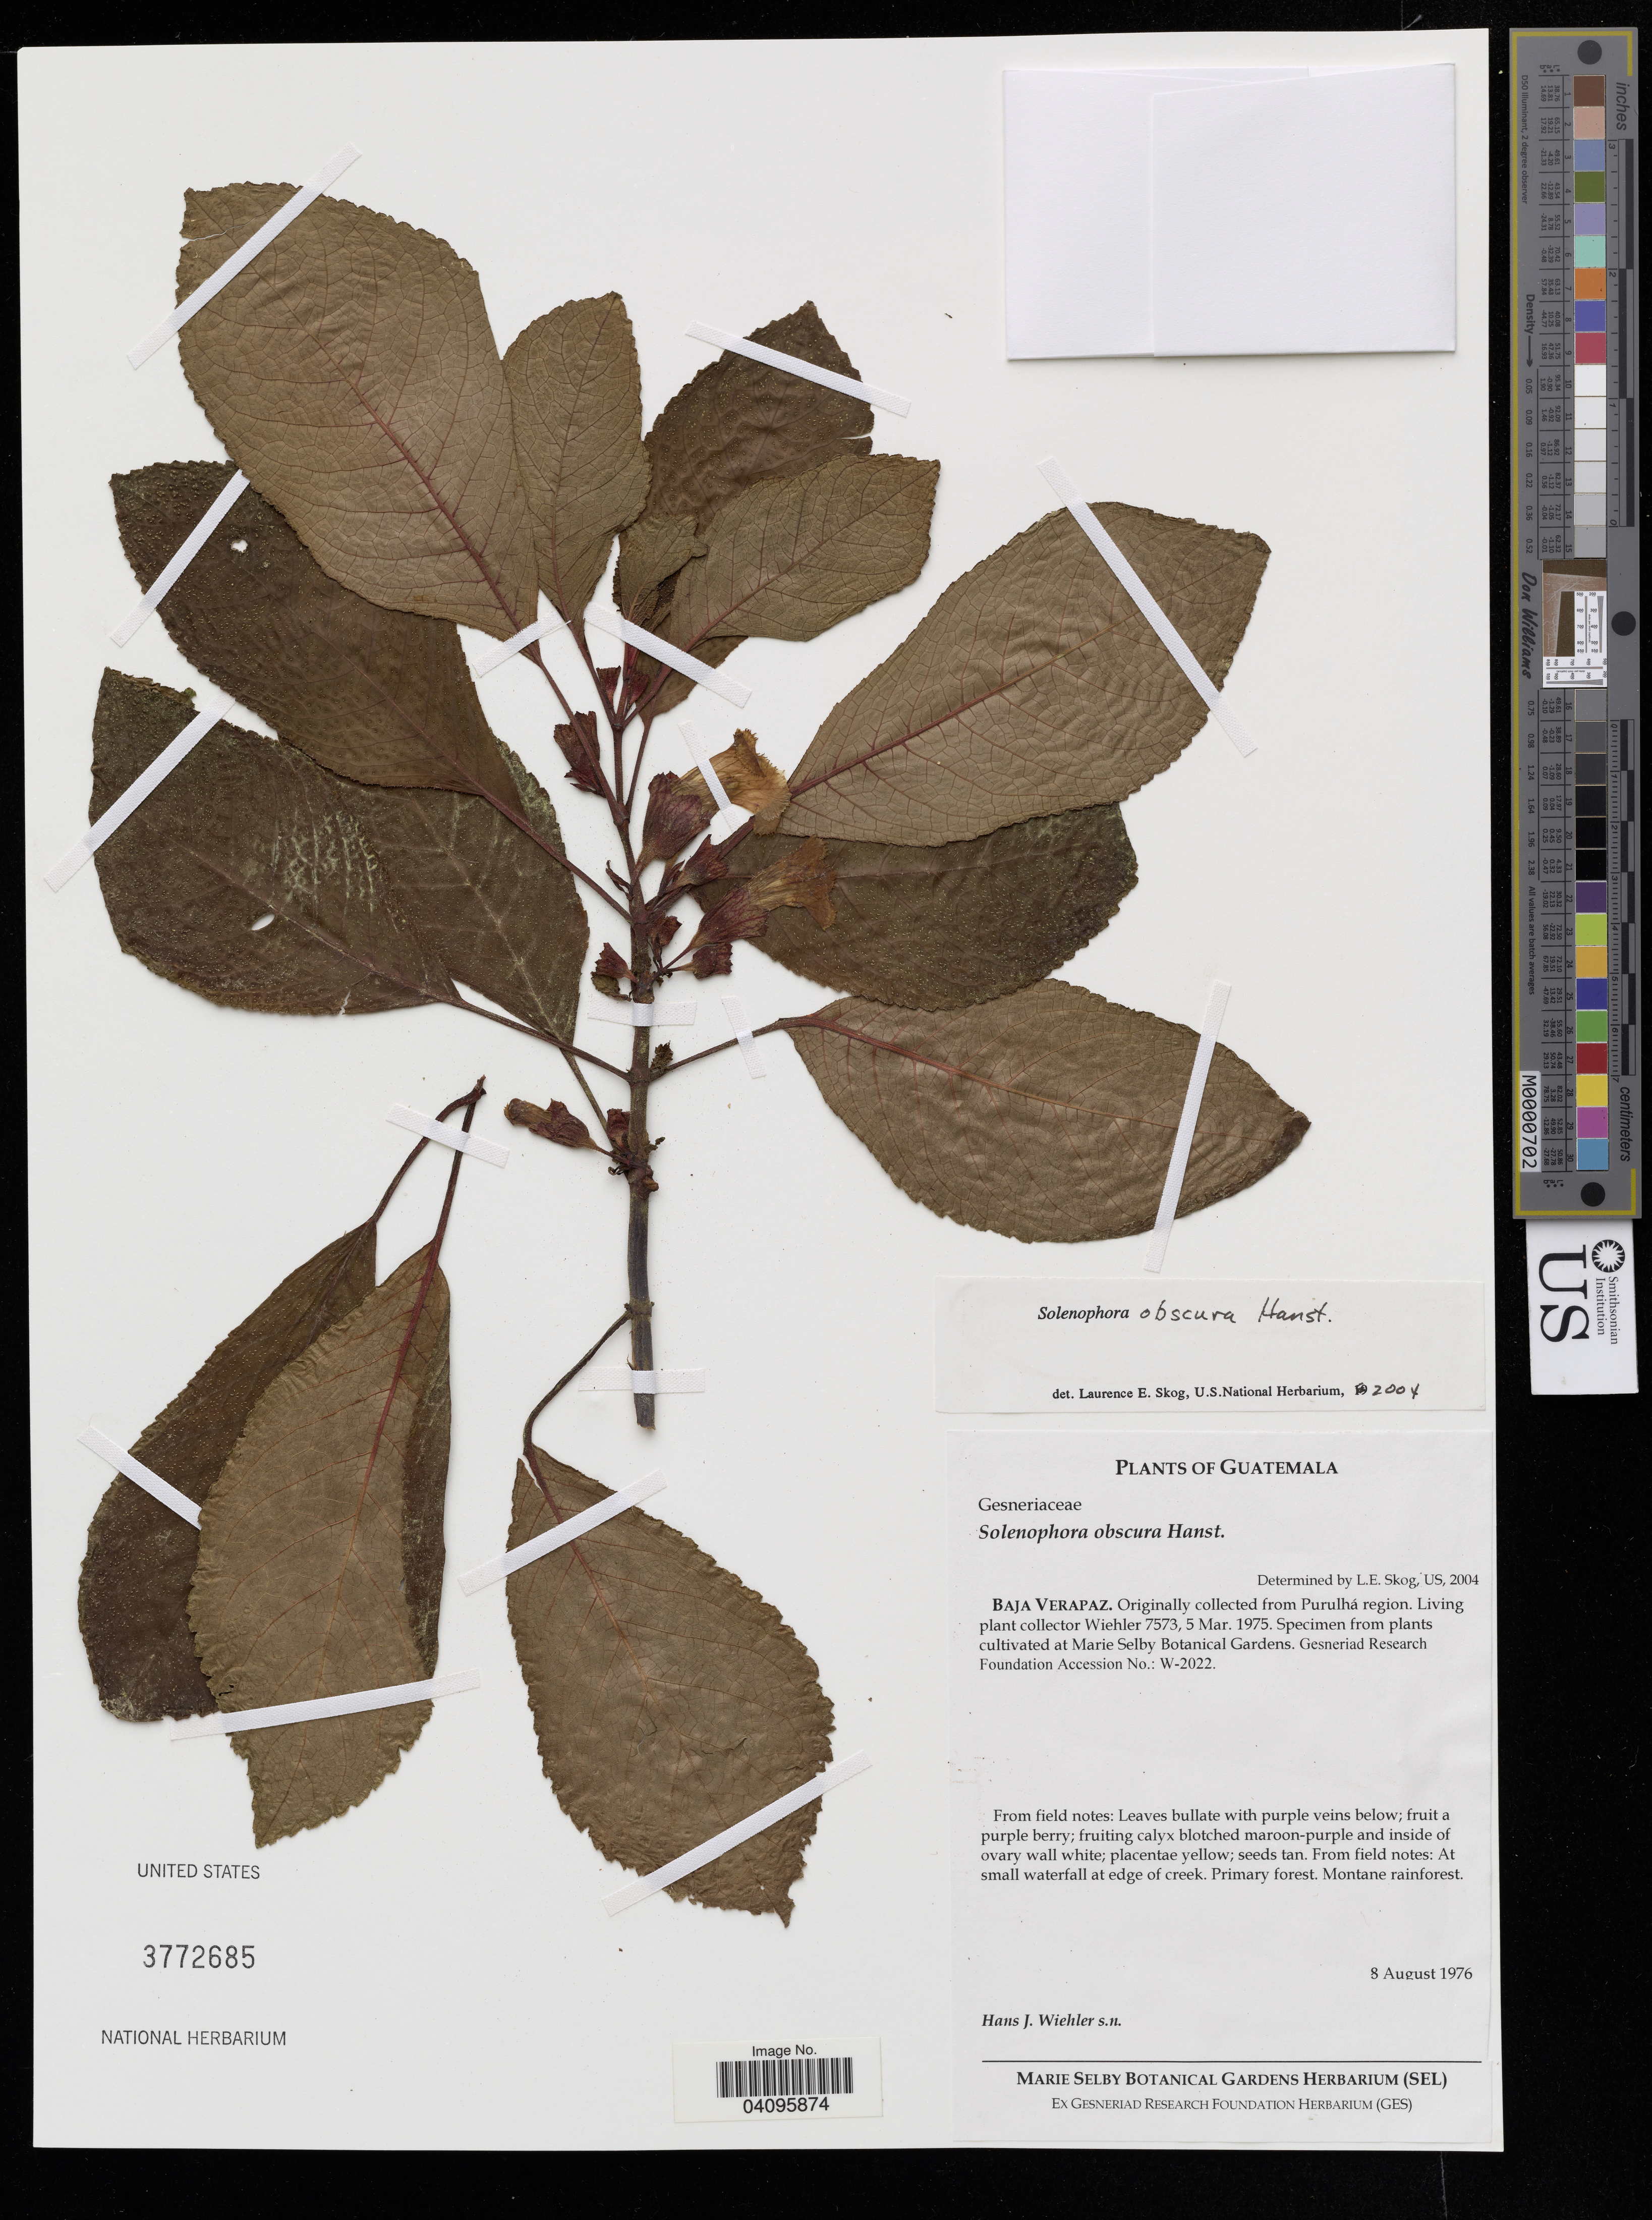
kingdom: Plantae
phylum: Tracheophyta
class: Magnoliopsida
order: Lamiales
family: Gesneriaceae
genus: Solenophora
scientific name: Solenophora obscura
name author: Hanst.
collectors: Wiehler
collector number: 7573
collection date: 1975-03-05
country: Guatemala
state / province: Baja Verapaz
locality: Originally collected from Purulhá region.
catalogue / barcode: US 3772685